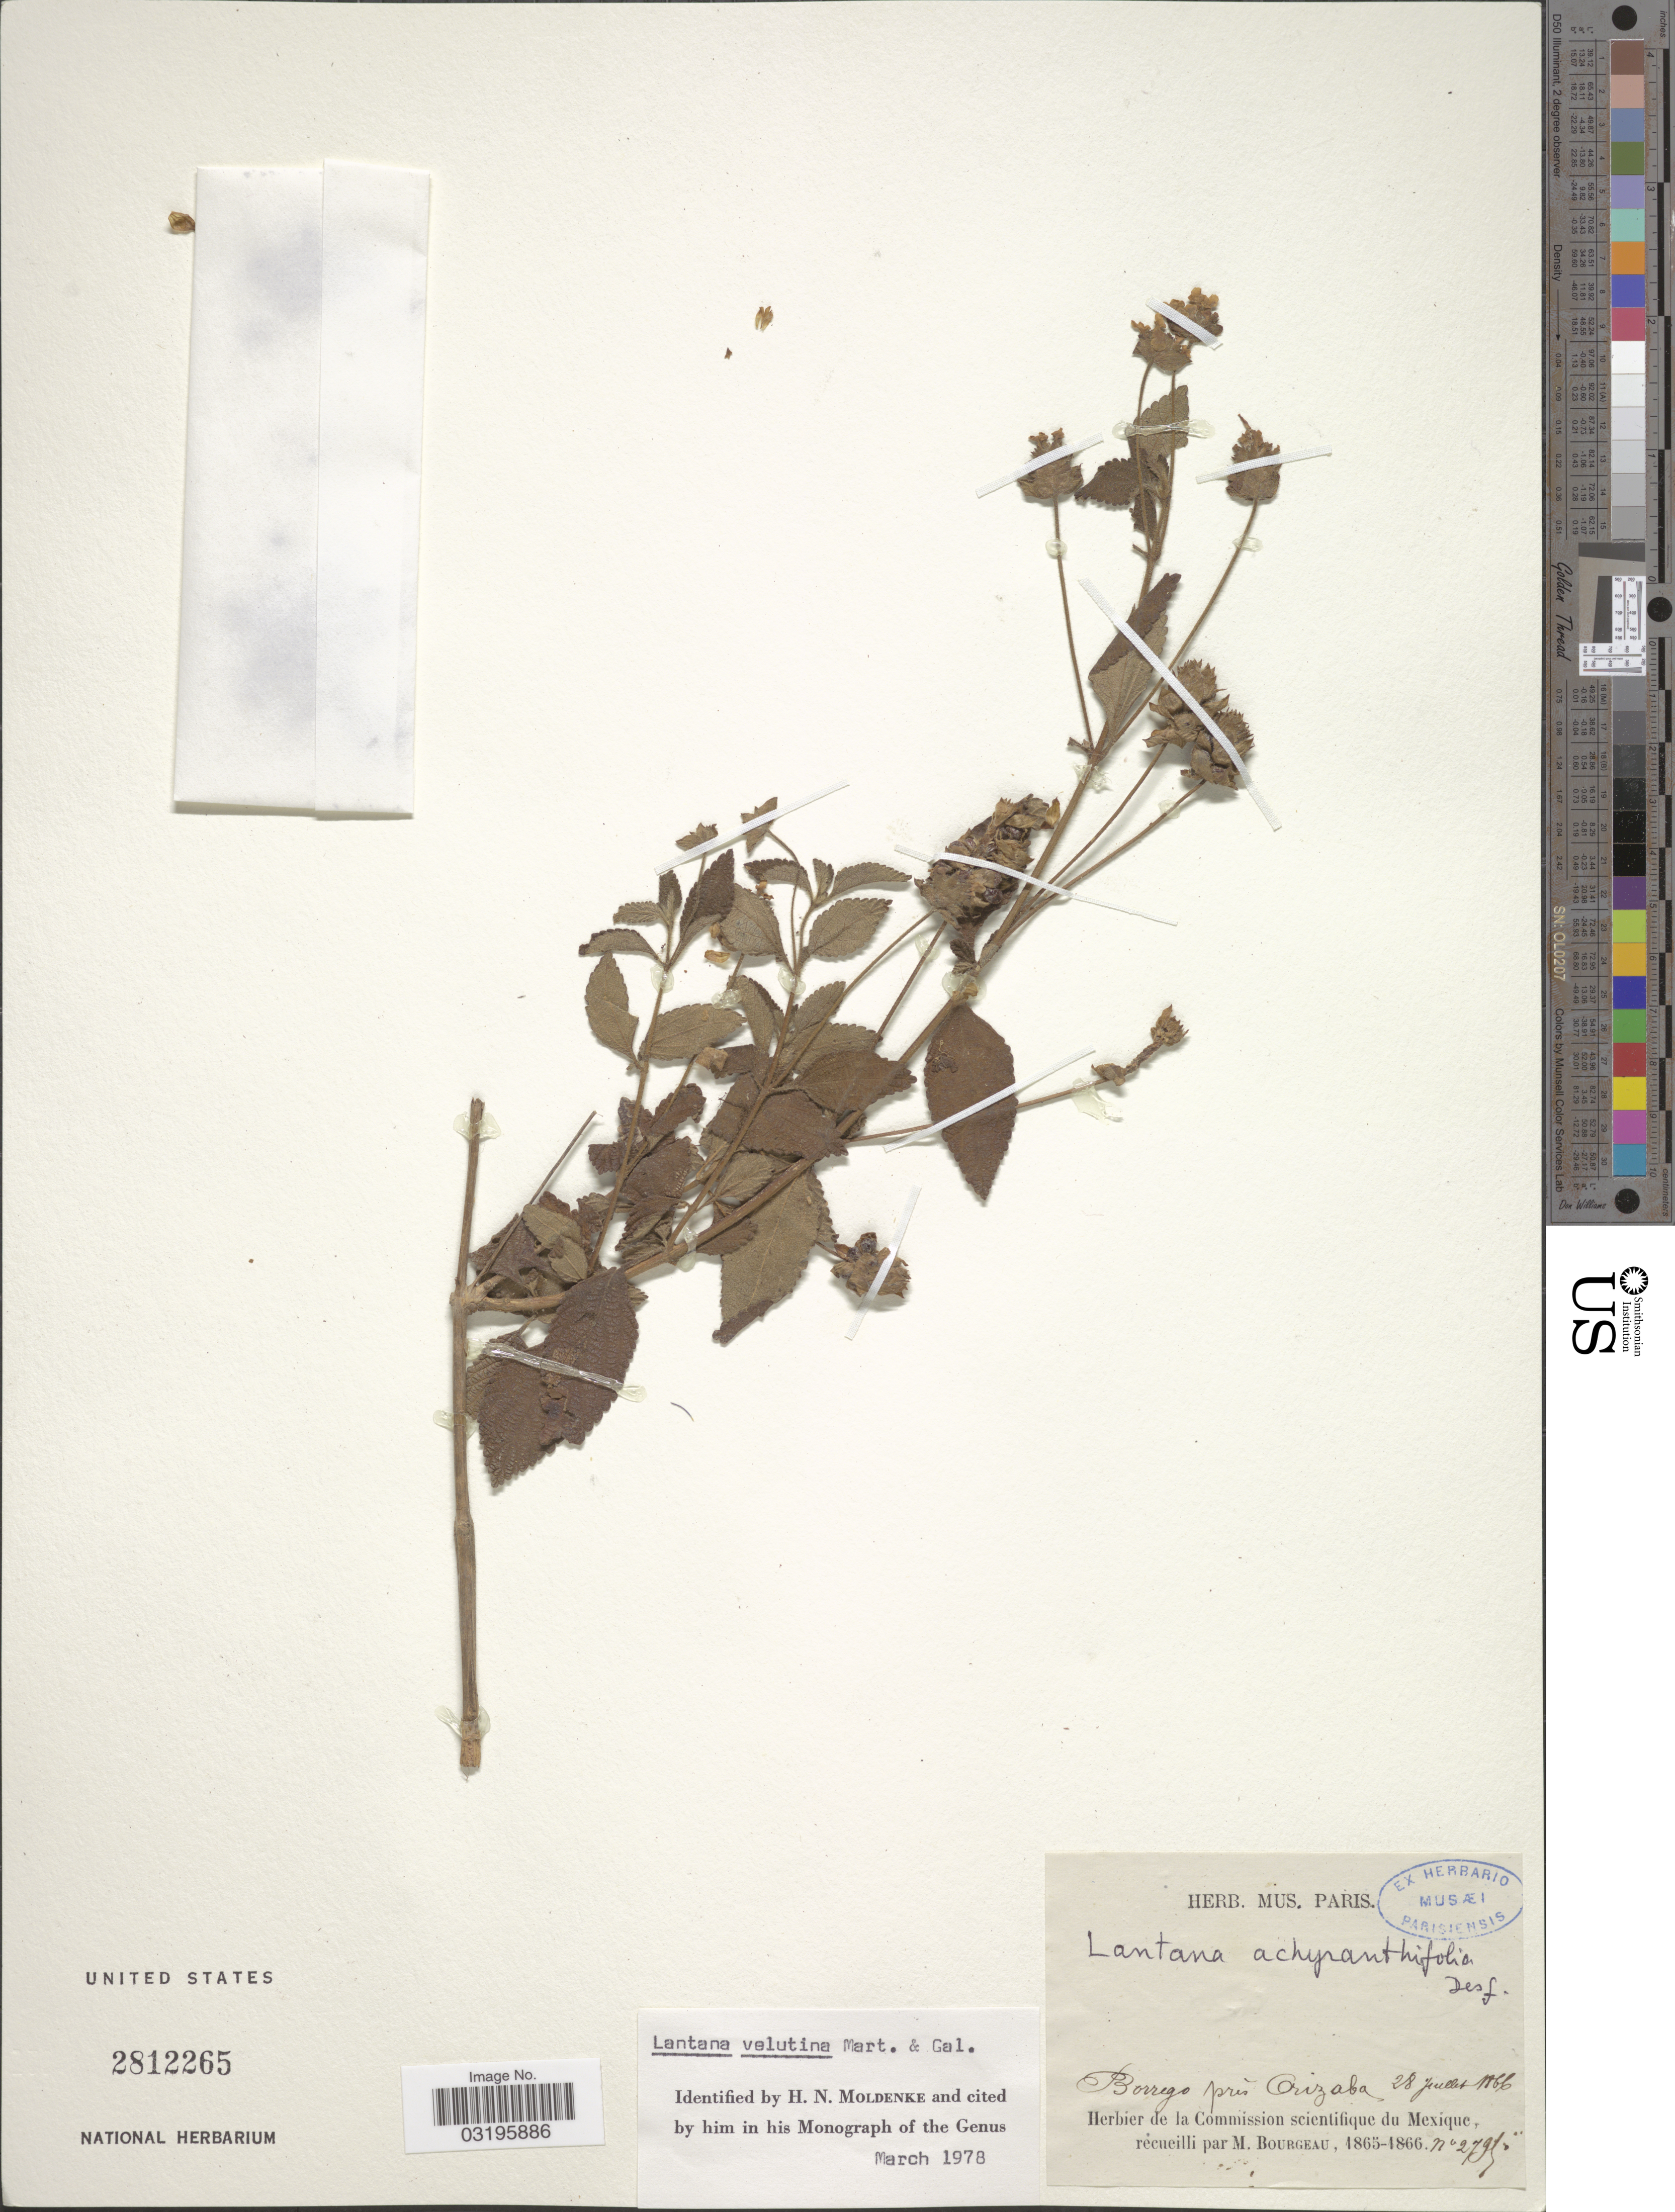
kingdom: Plantae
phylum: Tracheophyta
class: Magnoliopsida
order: Lamiales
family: Verbenaceae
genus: Lantana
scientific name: Lantana velutina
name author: M. Martens & Galeotti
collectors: M. Bourgeau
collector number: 2795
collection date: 1866-06-28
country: Mexico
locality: Borrego prés Orizaba.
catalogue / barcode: US 2812265